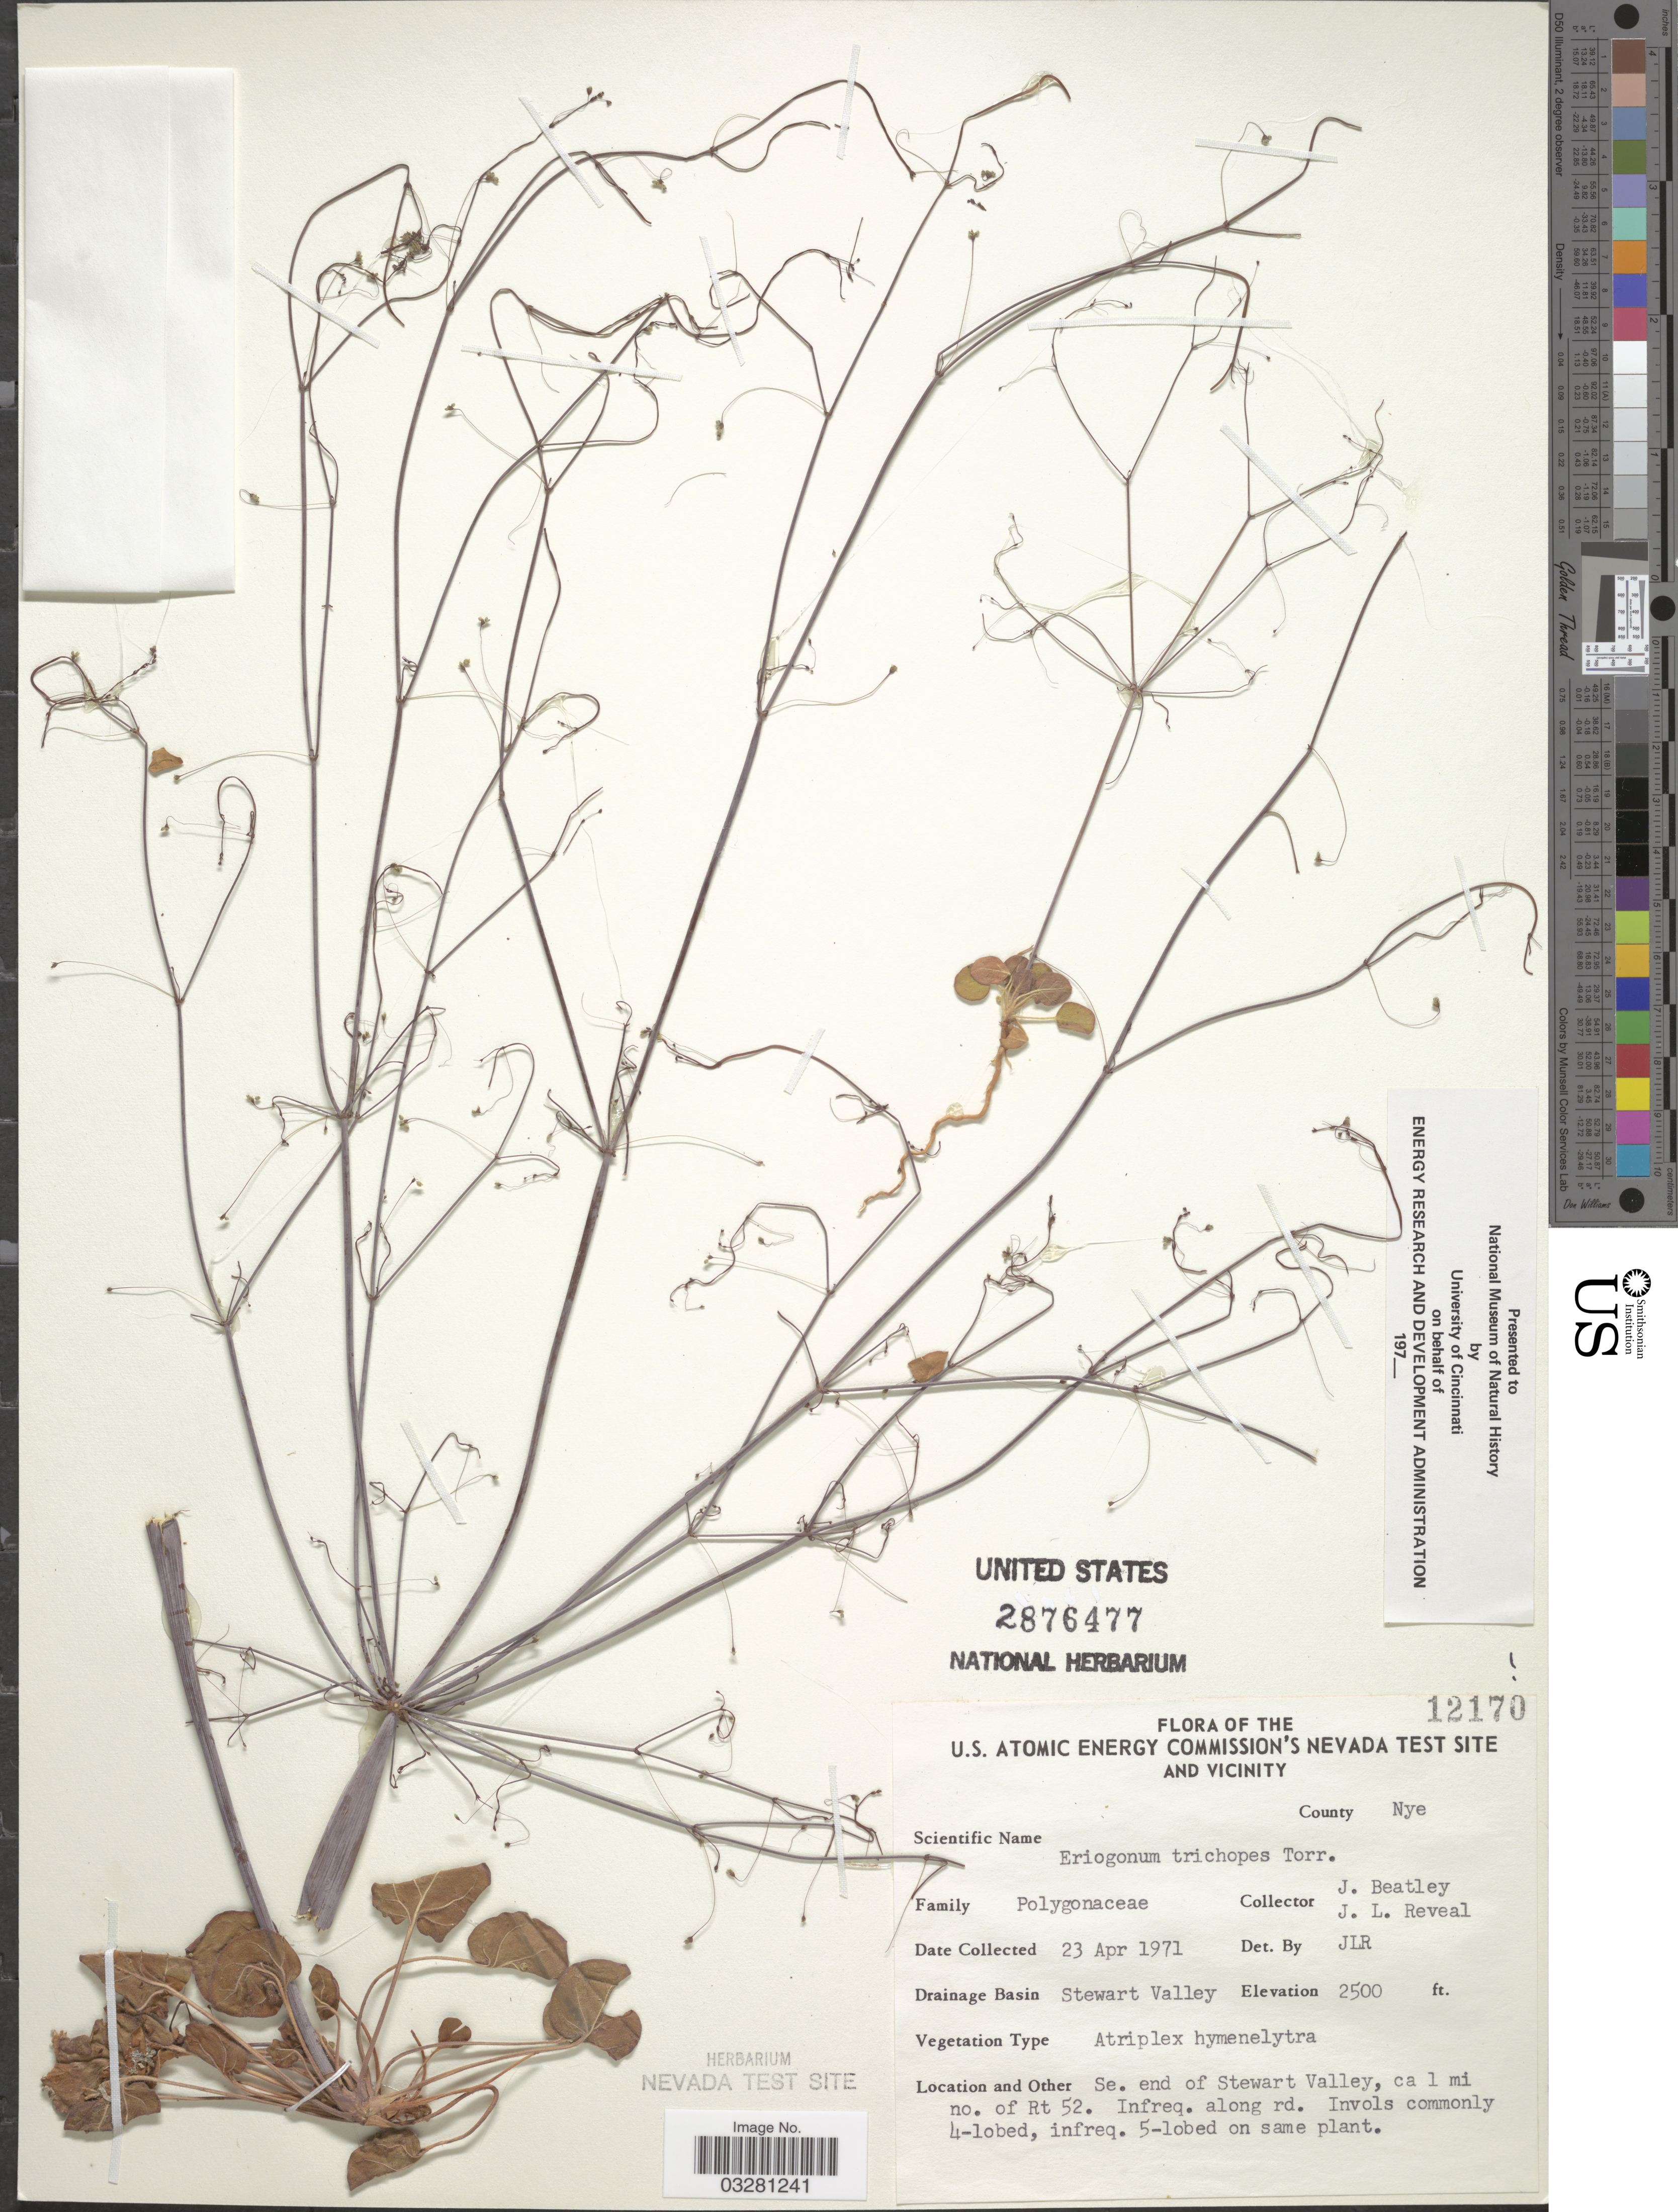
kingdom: Plantae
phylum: Tracheophyta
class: Magnoliopsida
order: Caryophyllales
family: Polygonaceae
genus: Eriogonum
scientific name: Eriogonum trichopes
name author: Torr.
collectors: J. C. Beatley & J. L. Reveal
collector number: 12170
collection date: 1971-04-23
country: United States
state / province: Nevada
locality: U. S. Atomic Energy Commission's Nevada Test Site and Vicinity. County Nye. Drainage Basin Stewart Valley. Se. end of Stewart Valley, ca 1 mi no. of Rt 52.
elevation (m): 762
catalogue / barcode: US 2876477